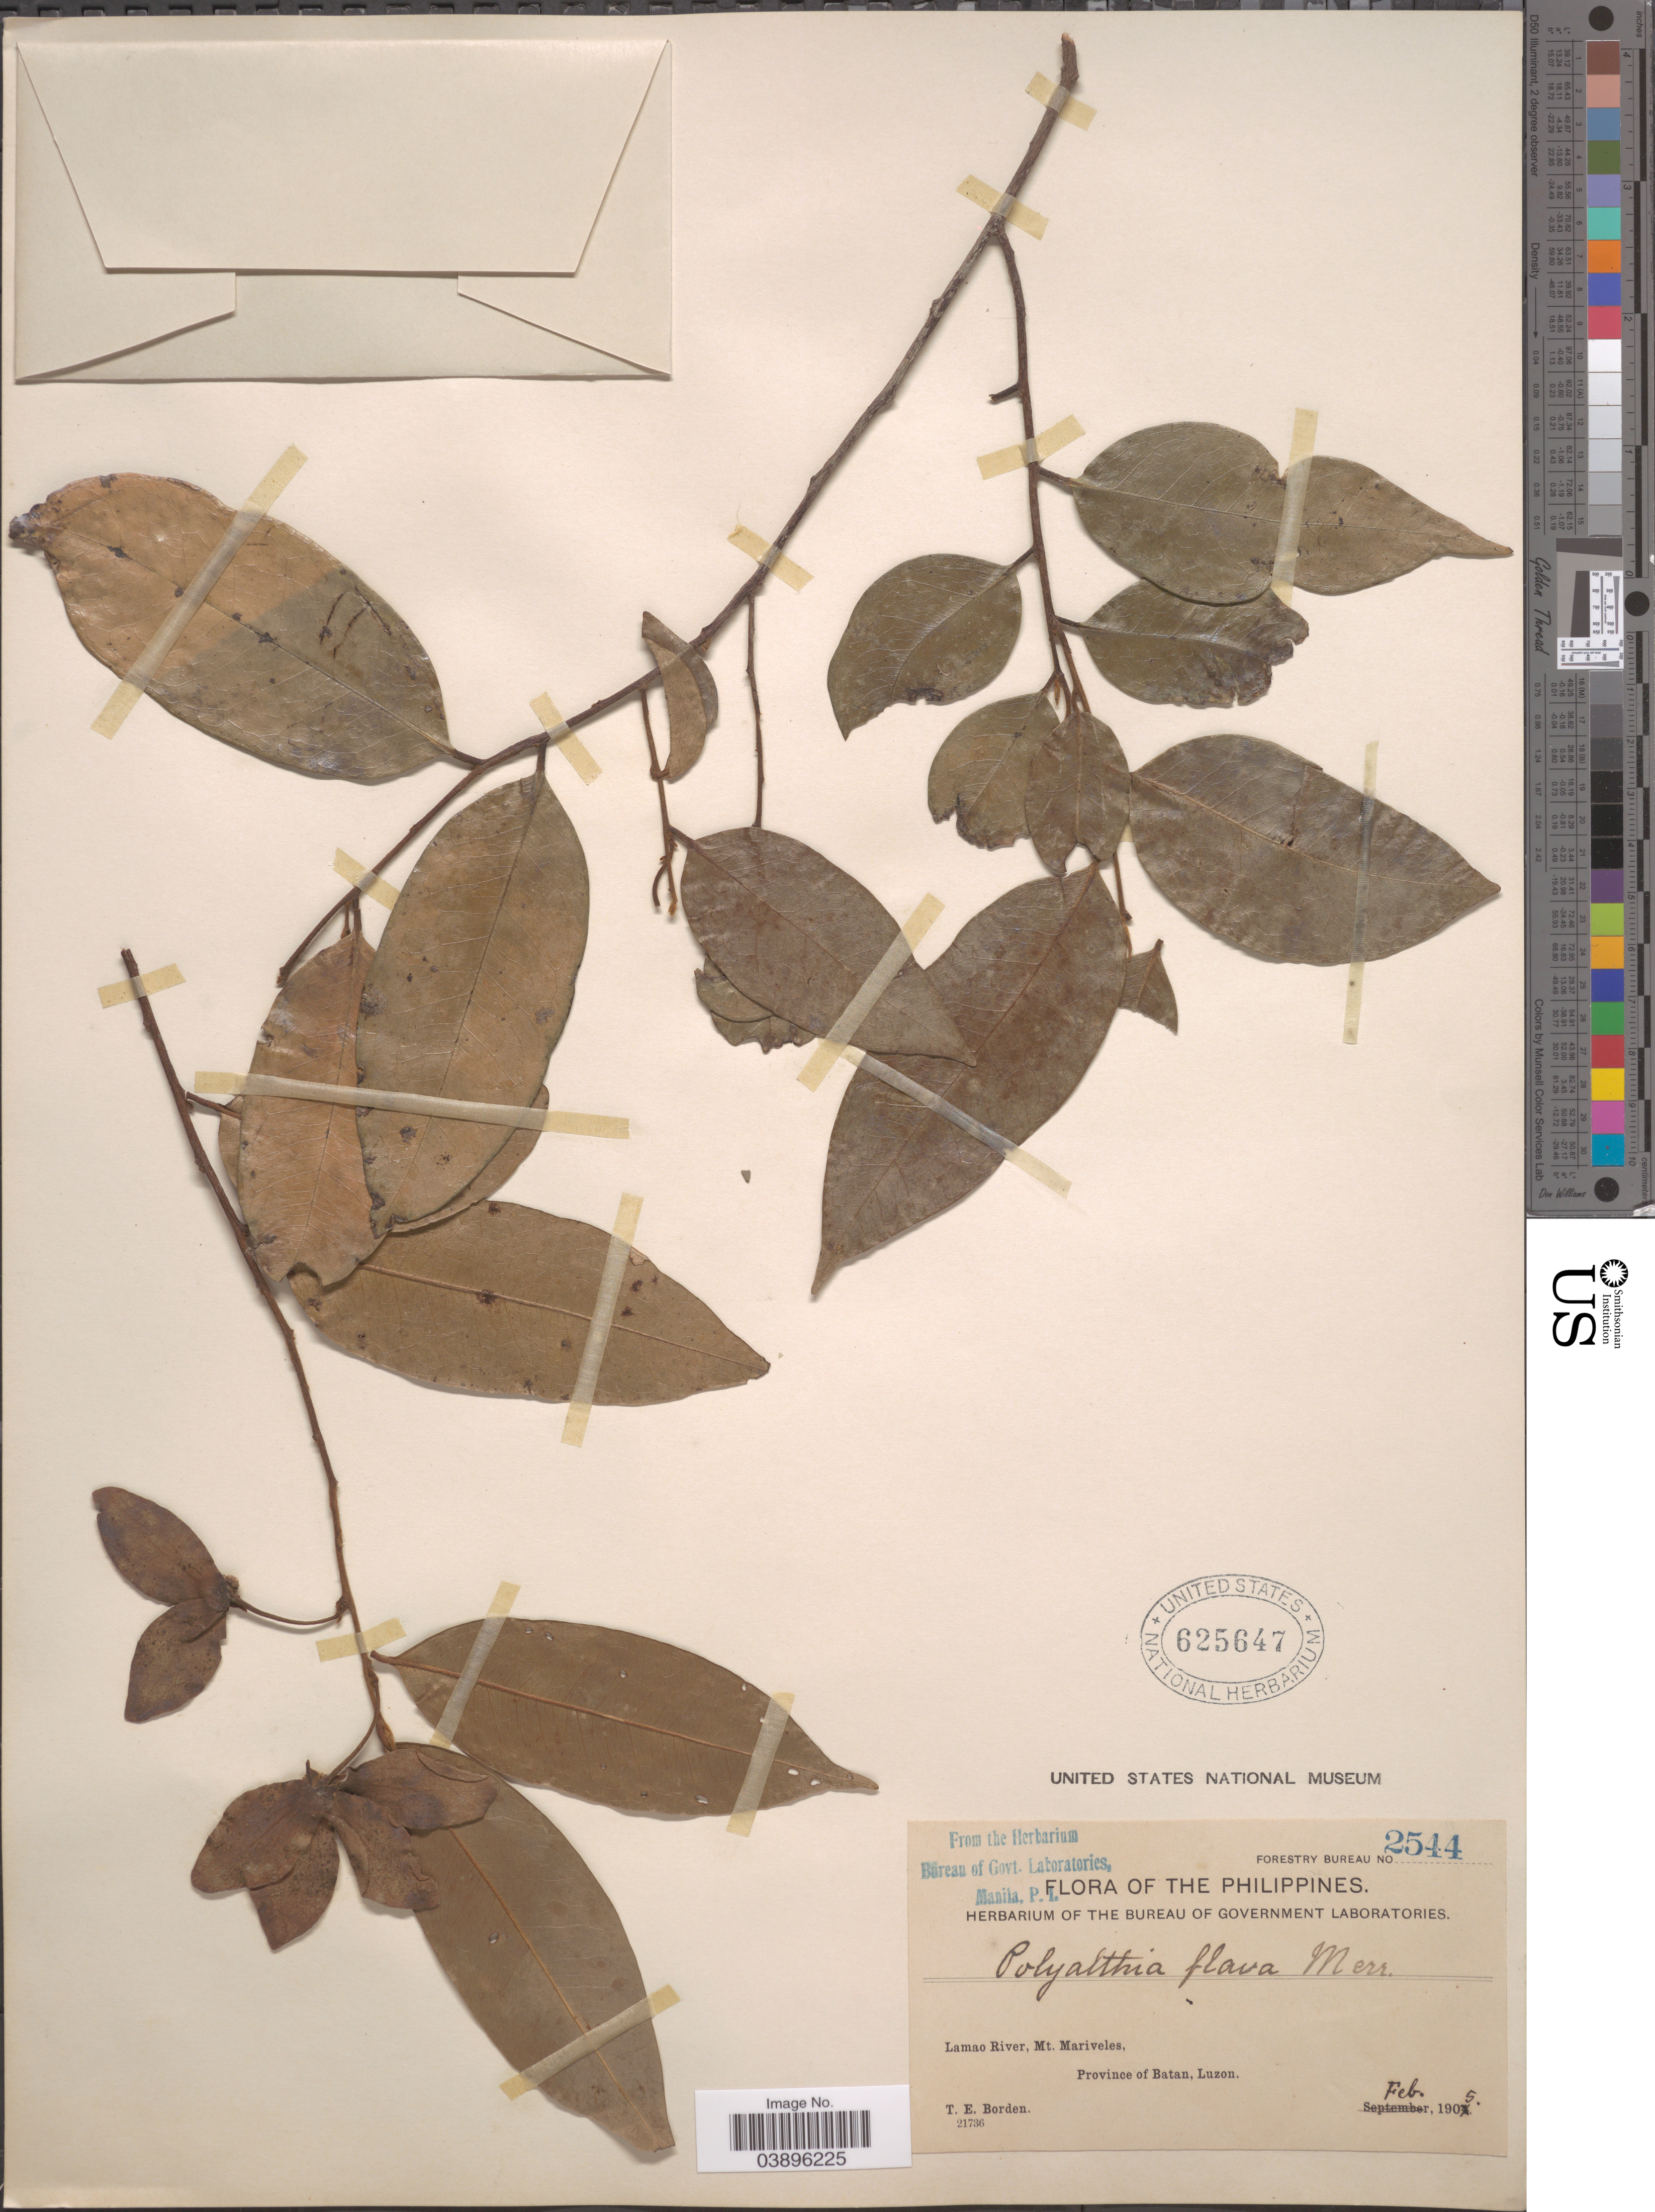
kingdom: Plantae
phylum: Tracheophyta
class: Magnoliopsida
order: Magnoliales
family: Annonaceae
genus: Polyalthia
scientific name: Polyalthia flava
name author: Merr.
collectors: T. E. Borden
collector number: Forestry Bureau 2544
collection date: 1905-02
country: Philippines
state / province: Cagayan Valley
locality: Lamao River, Mt. Mariveles. Province of Batan, Luzon.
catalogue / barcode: US 625647